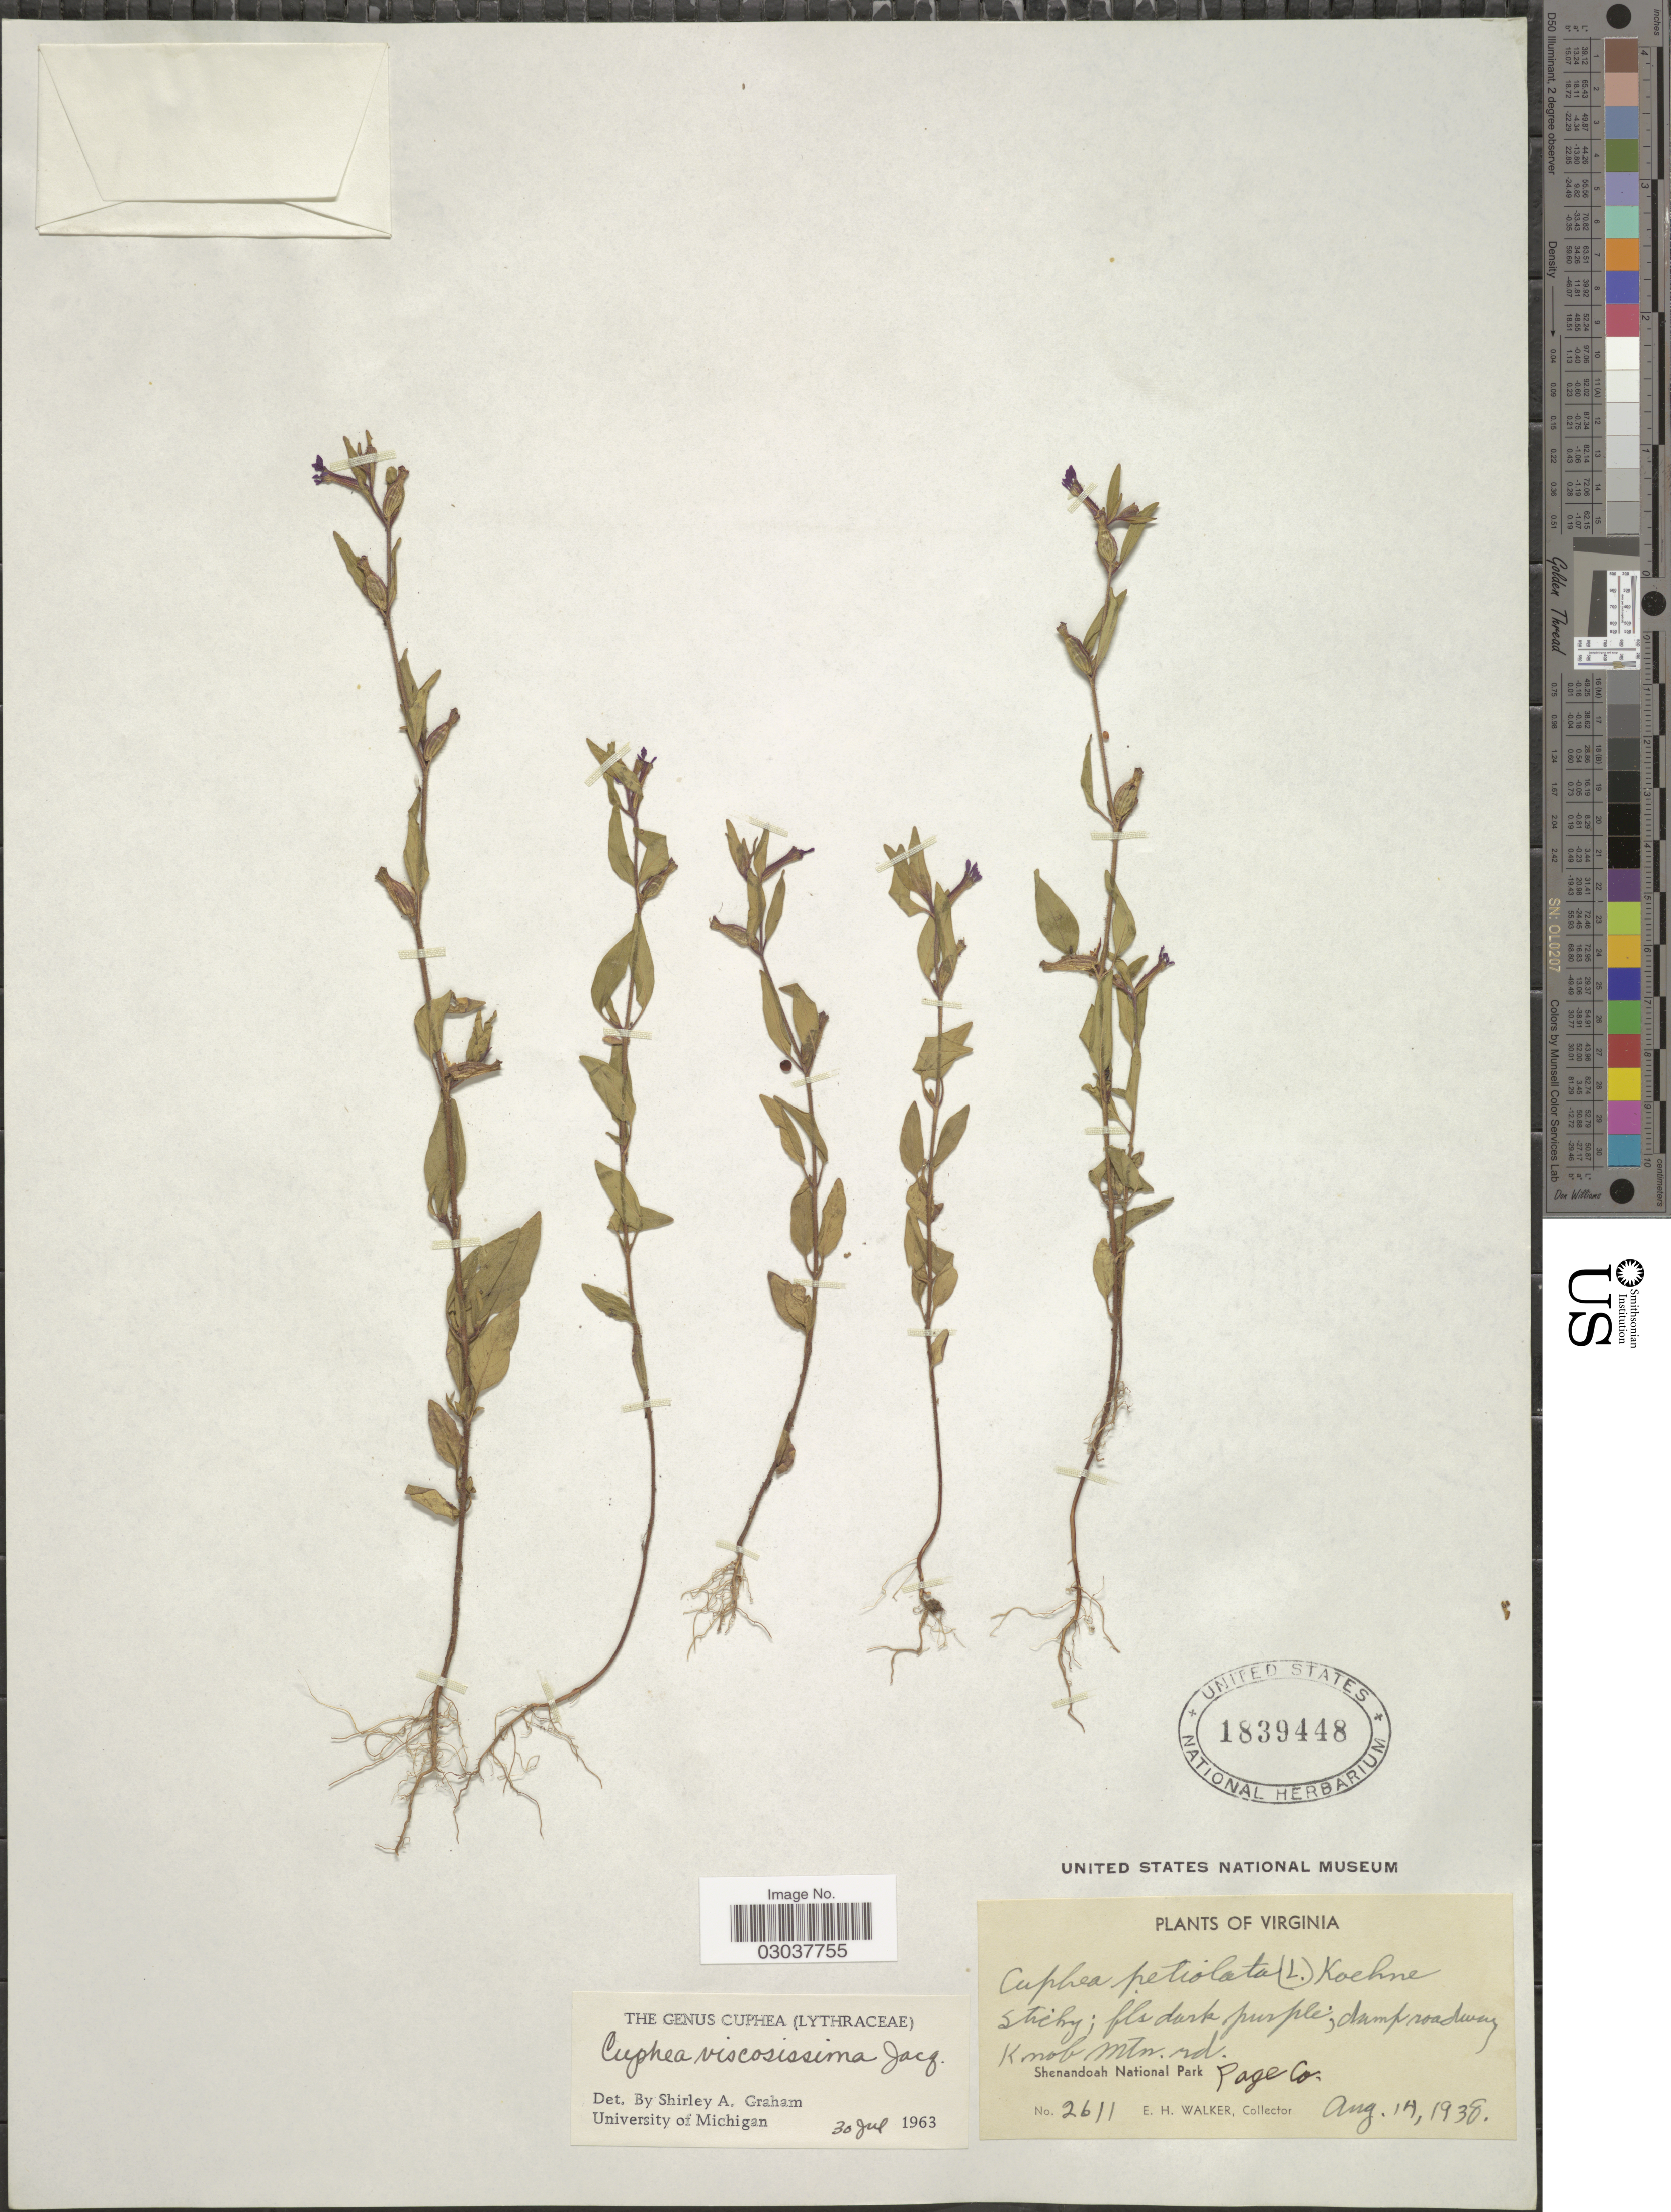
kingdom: Plantae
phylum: Tracheophyta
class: Magnoliopsida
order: Myrtales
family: Lythraceae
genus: Cuphea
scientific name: Cuphea viscosissima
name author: Jacq.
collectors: E. H. Walker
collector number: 2611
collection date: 1938-08-14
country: United States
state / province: Virginia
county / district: Page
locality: Damp roadway, K mob Mtn. rd. Shenandoah National Park. Page Co.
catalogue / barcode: US 1839448